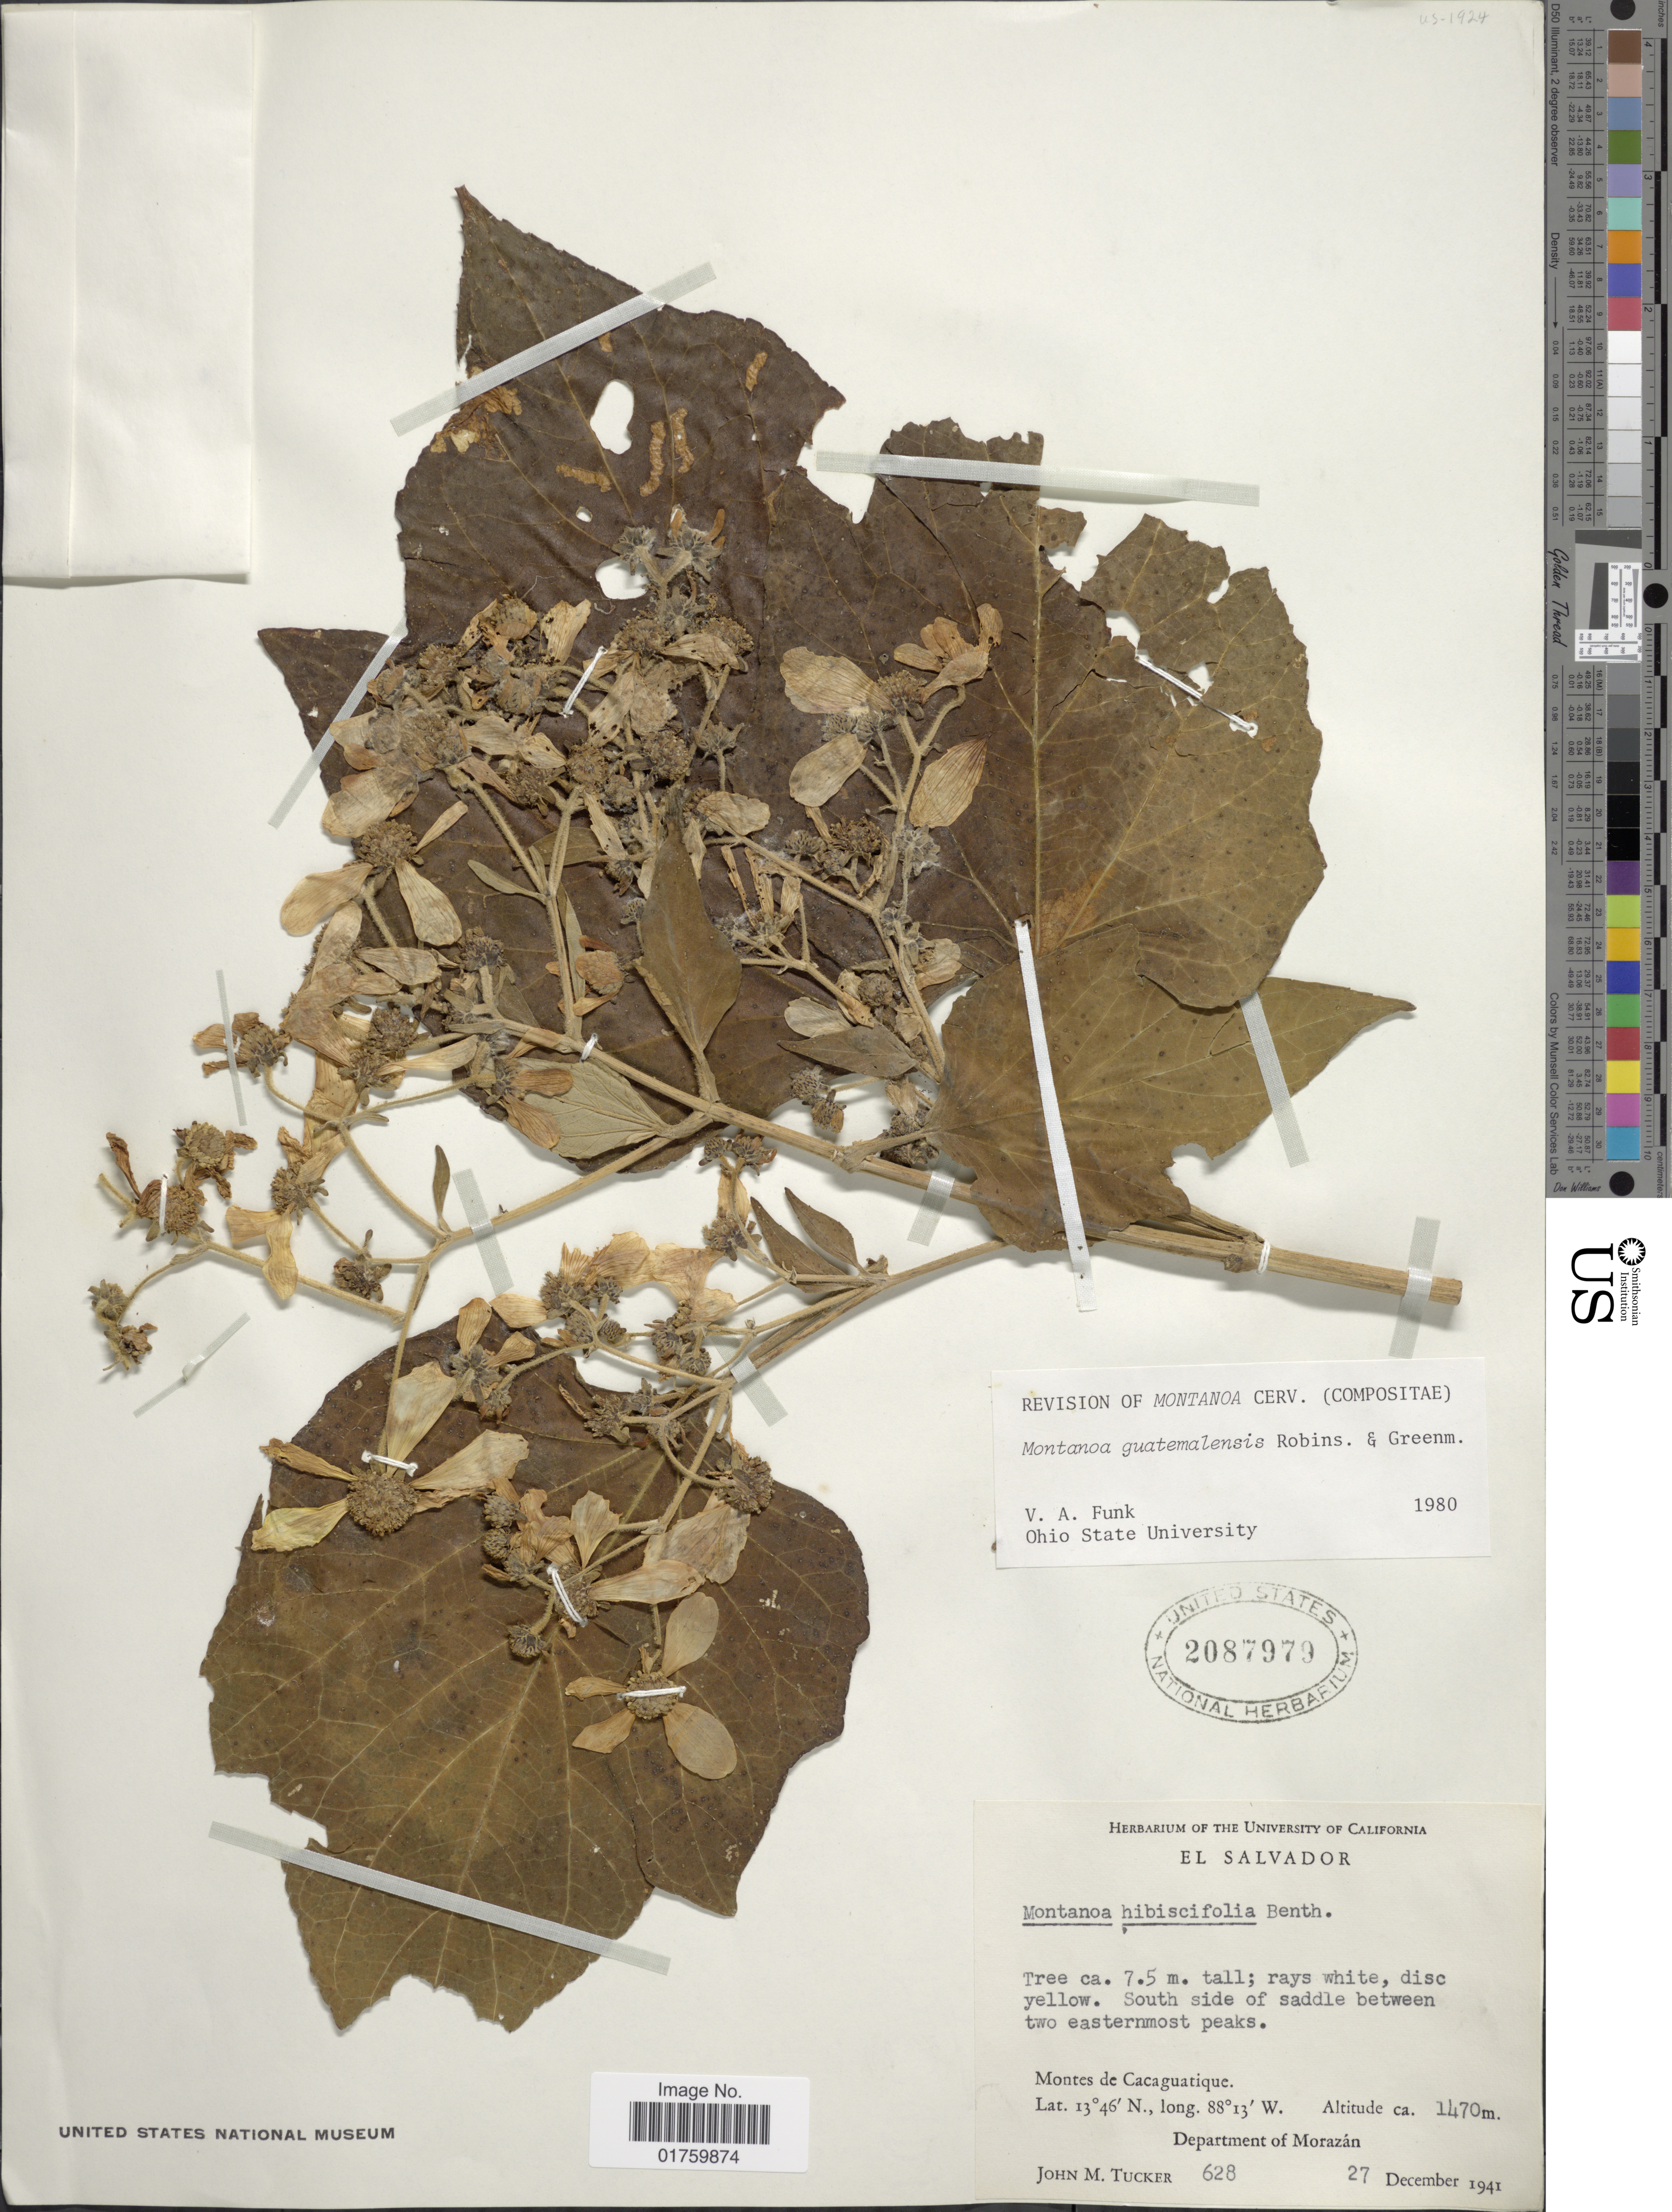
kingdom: Plantae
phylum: Tracheophyta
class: Magnoliopsida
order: Asterales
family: Asteraceae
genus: Montanoa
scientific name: Montanoa guatemalensis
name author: B.L. Rob. & Greenm.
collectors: J. M. Tucker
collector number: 628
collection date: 1941-12-27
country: El Salvador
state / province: Morazan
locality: South side of saddle between two easternmost peaks, Montes de Caccaguatiique.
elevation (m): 1470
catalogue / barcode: US 2087979